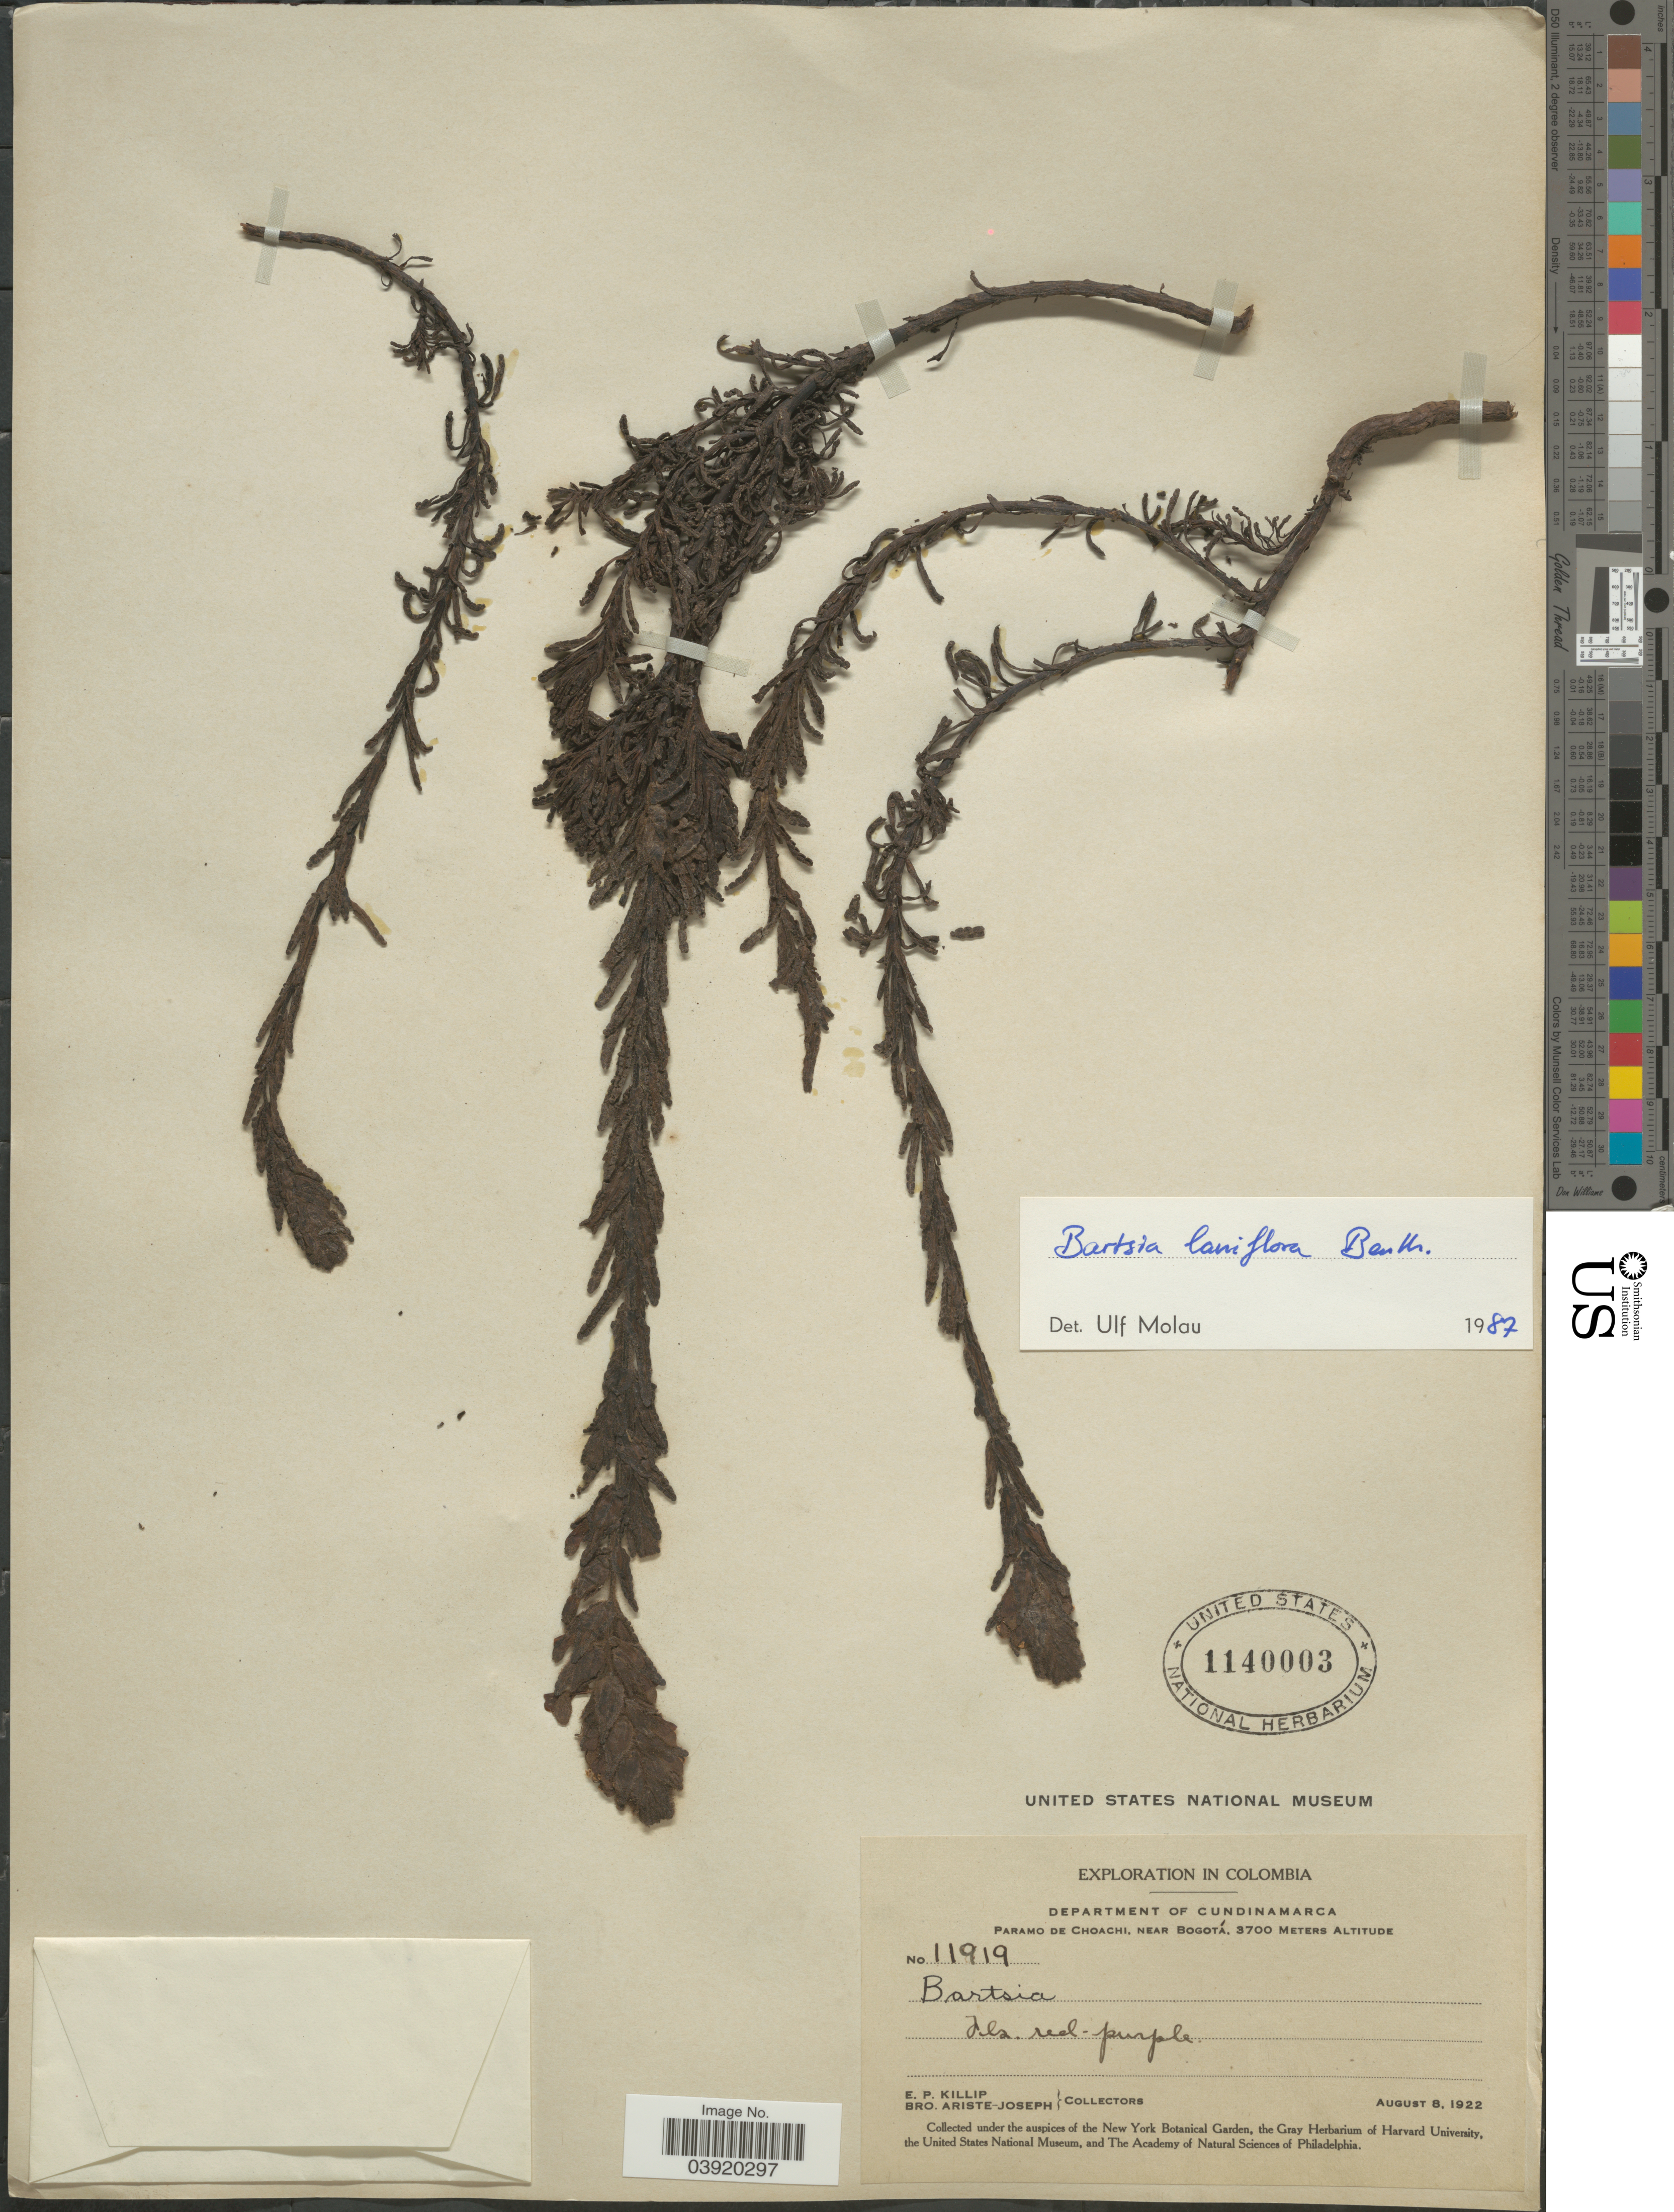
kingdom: Plantae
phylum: Tracheophyta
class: Magnoliopsida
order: Lamiales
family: Orobanchaceae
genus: Bartsia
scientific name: Bartsia laniflora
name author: Benth.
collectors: E. P. Killip & Bro. Ariste-Joseph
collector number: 11919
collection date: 1922-08-08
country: Colombia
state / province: Cundinamarca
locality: Department of Cundinamarca. Paramo de Choachi, near Bogotá.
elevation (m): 3700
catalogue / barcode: US 1140003